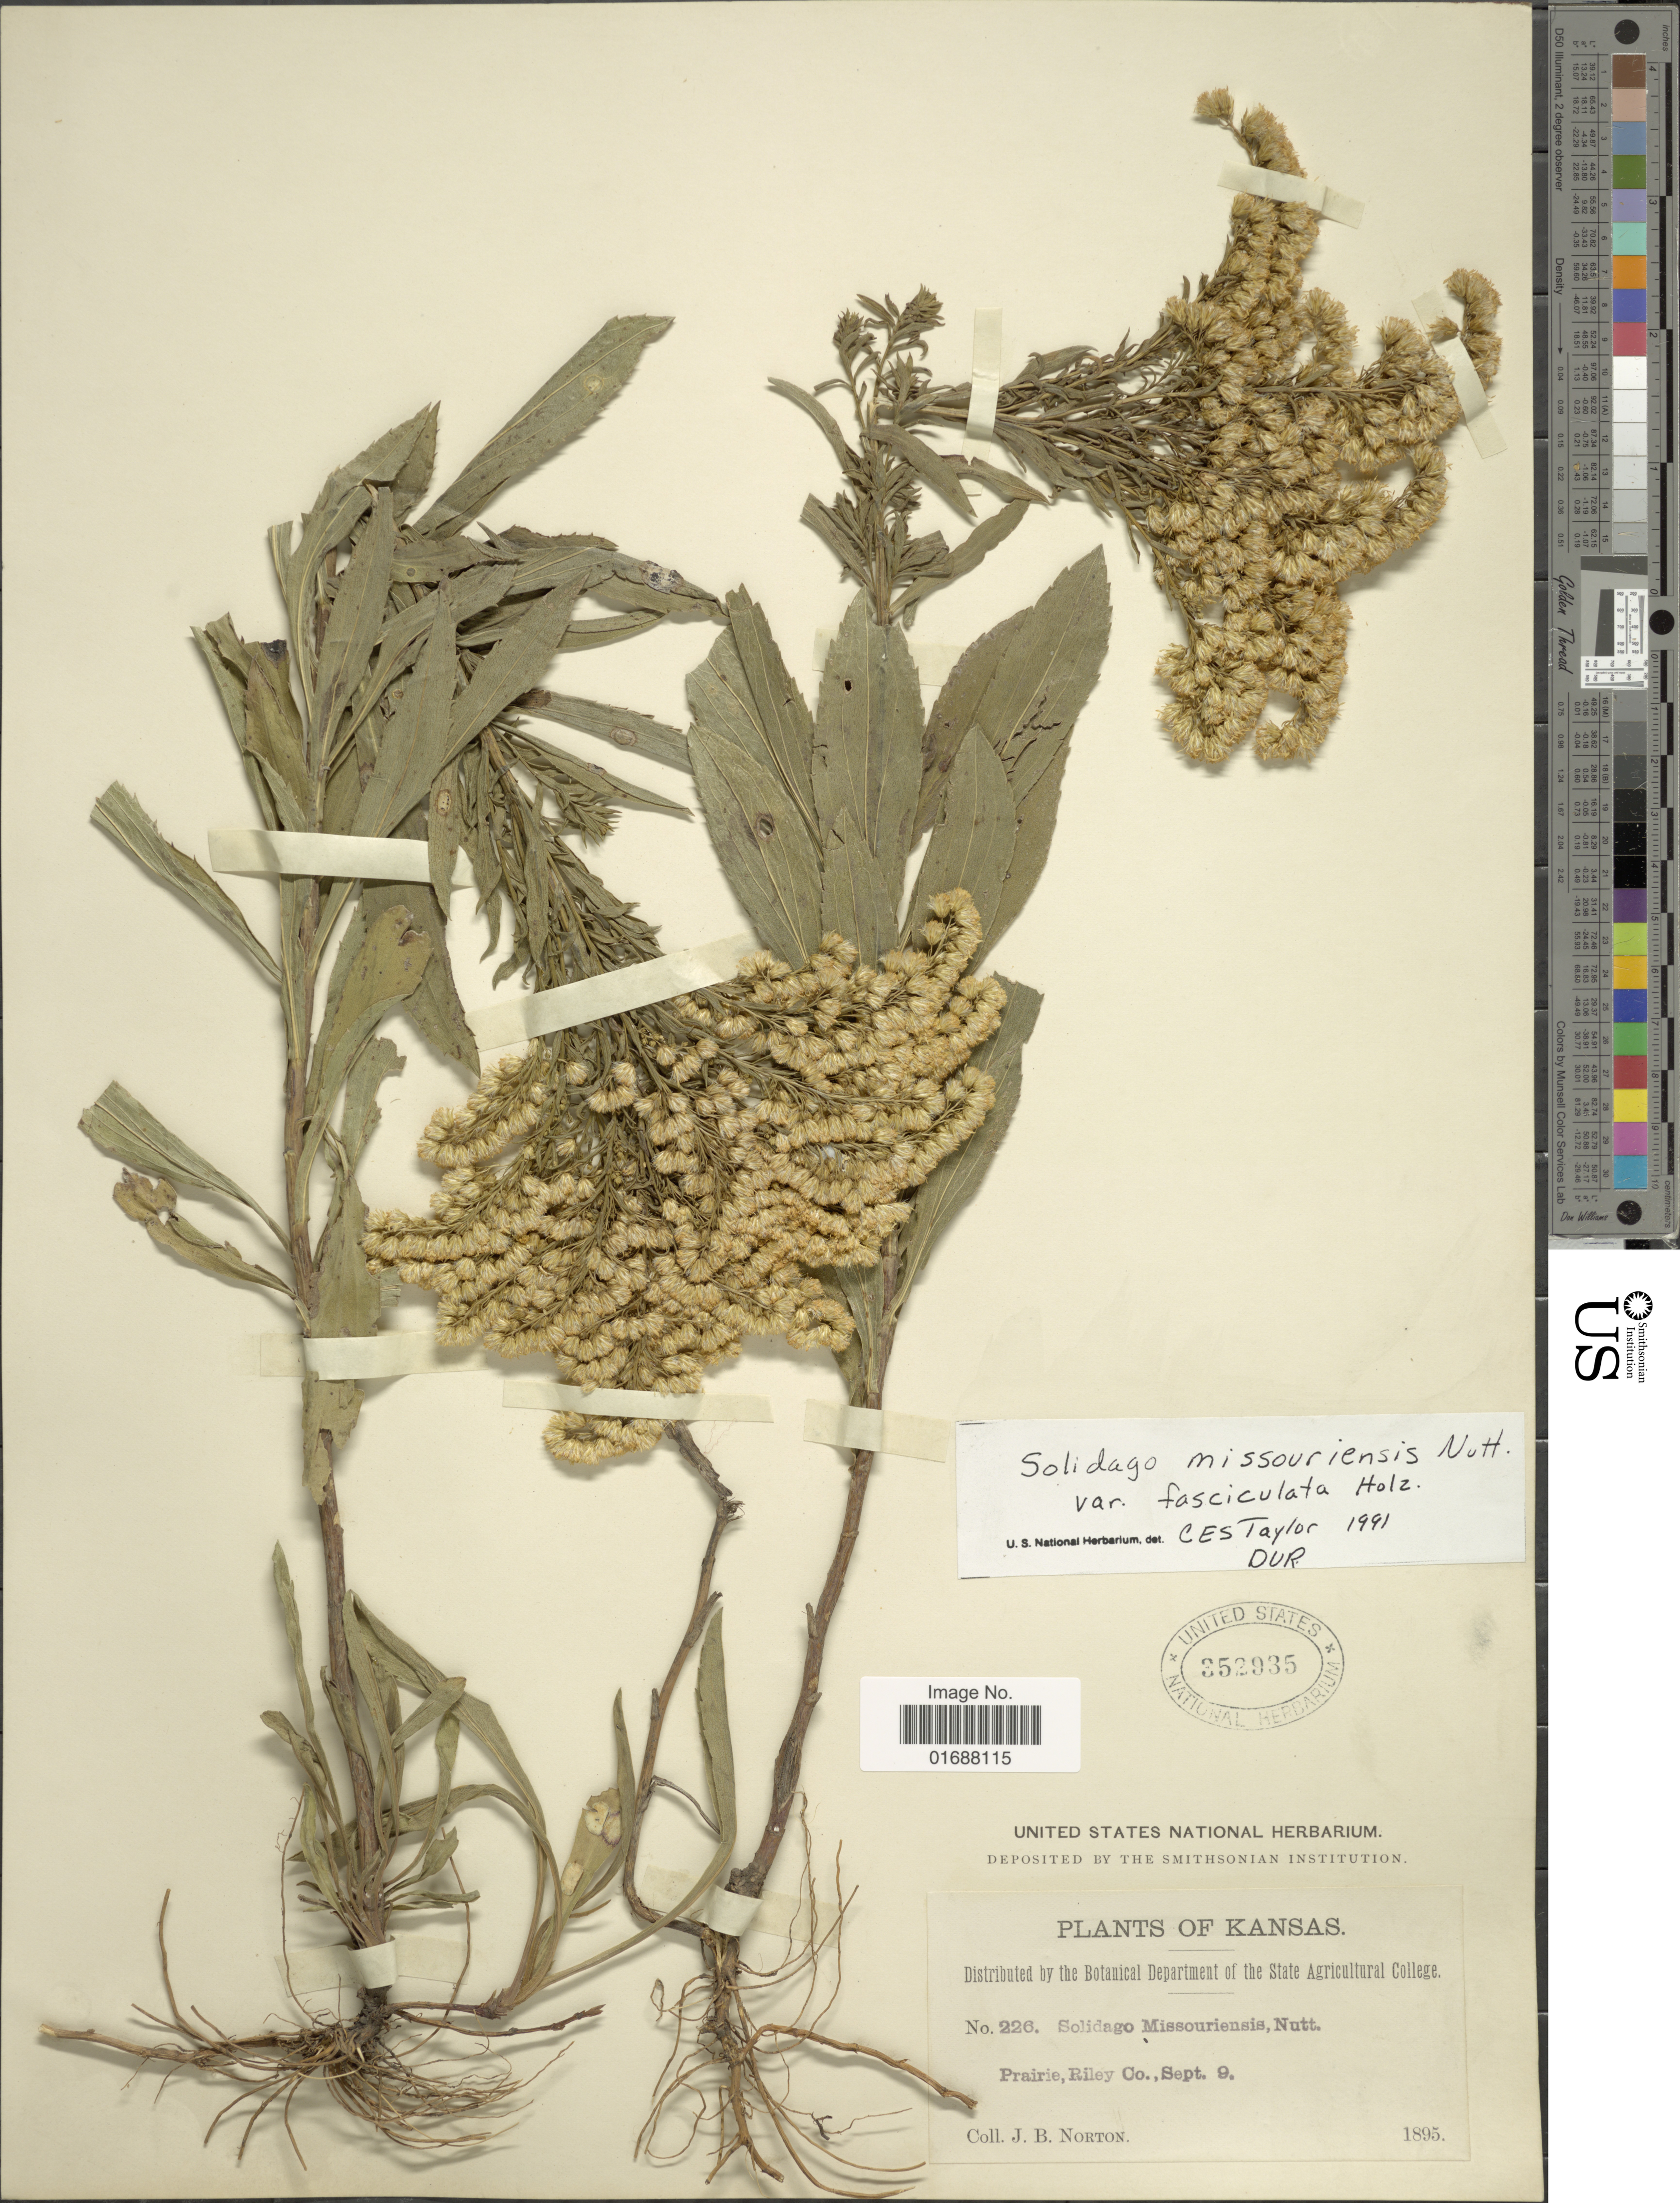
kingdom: Plantae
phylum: Tracheophyta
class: Magnoliopsida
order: Asterales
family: Asteraceae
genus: Solidago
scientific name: Solidago missouriensis var. fasciculata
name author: Holz.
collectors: J. B. Norton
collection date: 1895-09-09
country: United States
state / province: Kansas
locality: Kansas, Prairie, Riley Co.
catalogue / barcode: US 352935